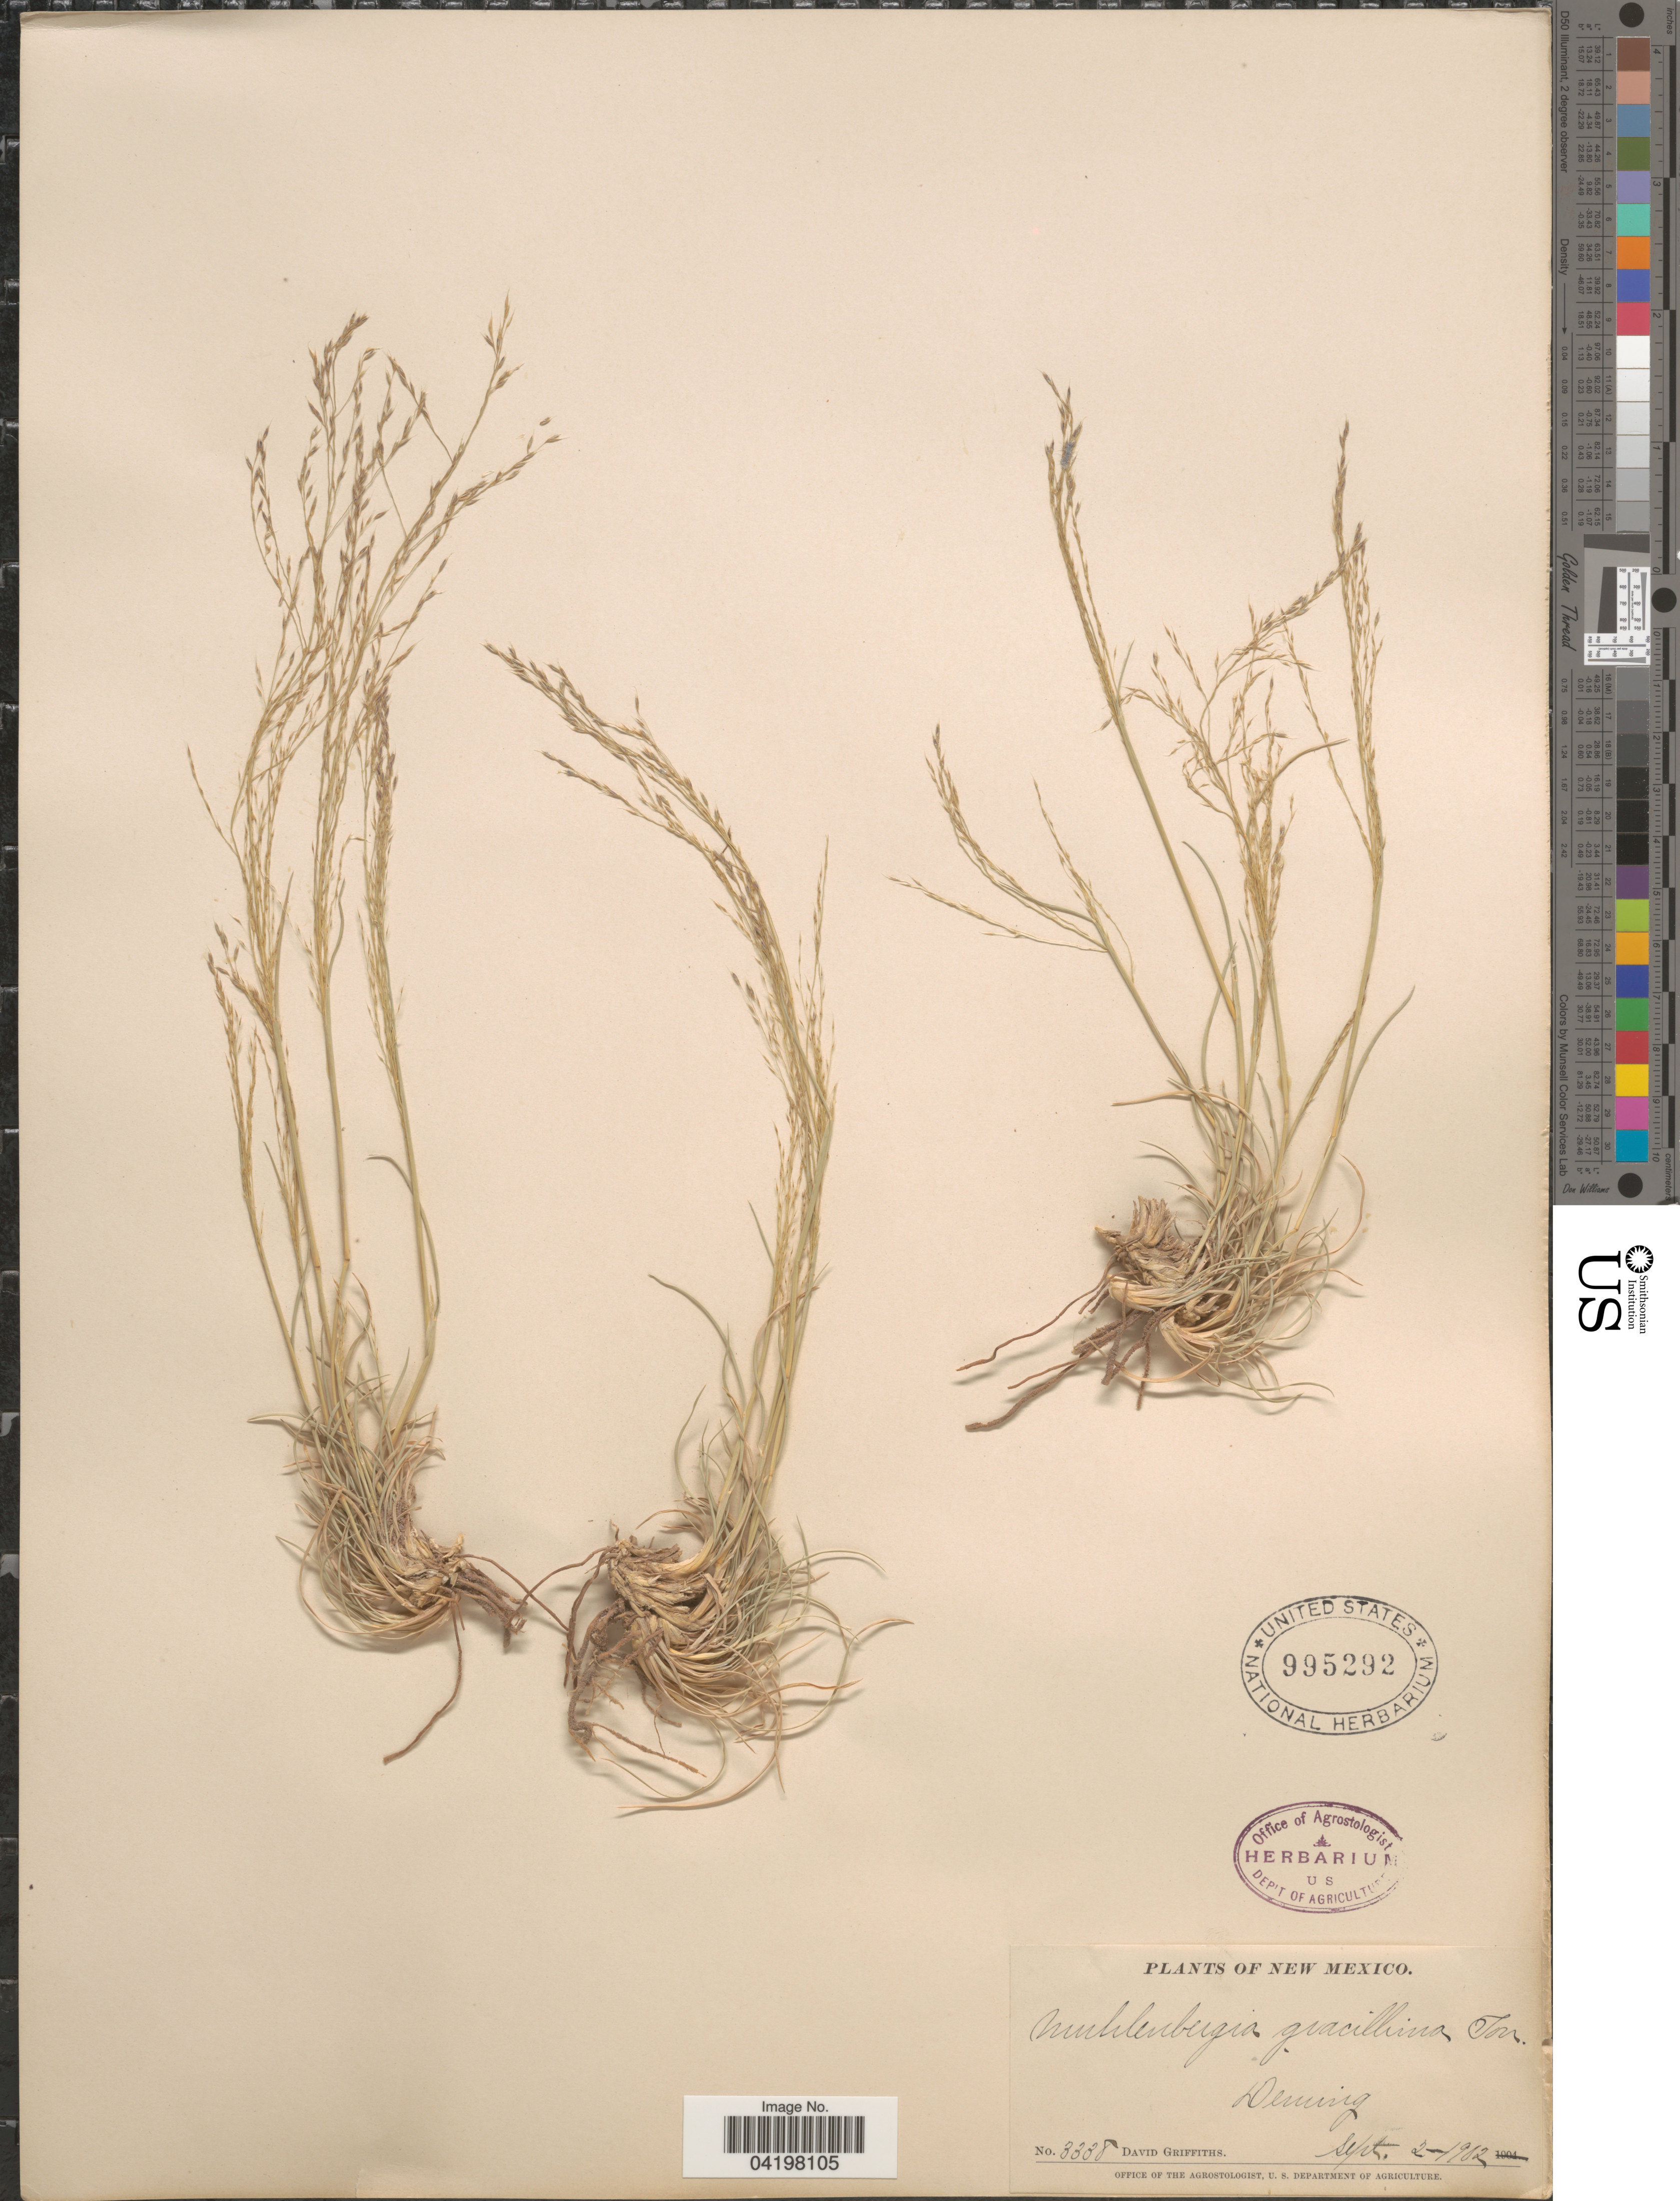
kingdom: Plantae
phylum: Tracheophyta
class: Liliopsida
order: Poales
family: Poaceae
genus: Muhlenbergia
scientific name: Muhlenbergia torreyi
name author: (Kunth) Hitchc. ex Bush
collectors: D. Griffiths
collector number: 3338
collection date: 1902-09-02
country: United States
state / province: New Mexico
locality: Deming.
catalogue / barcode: US 995292